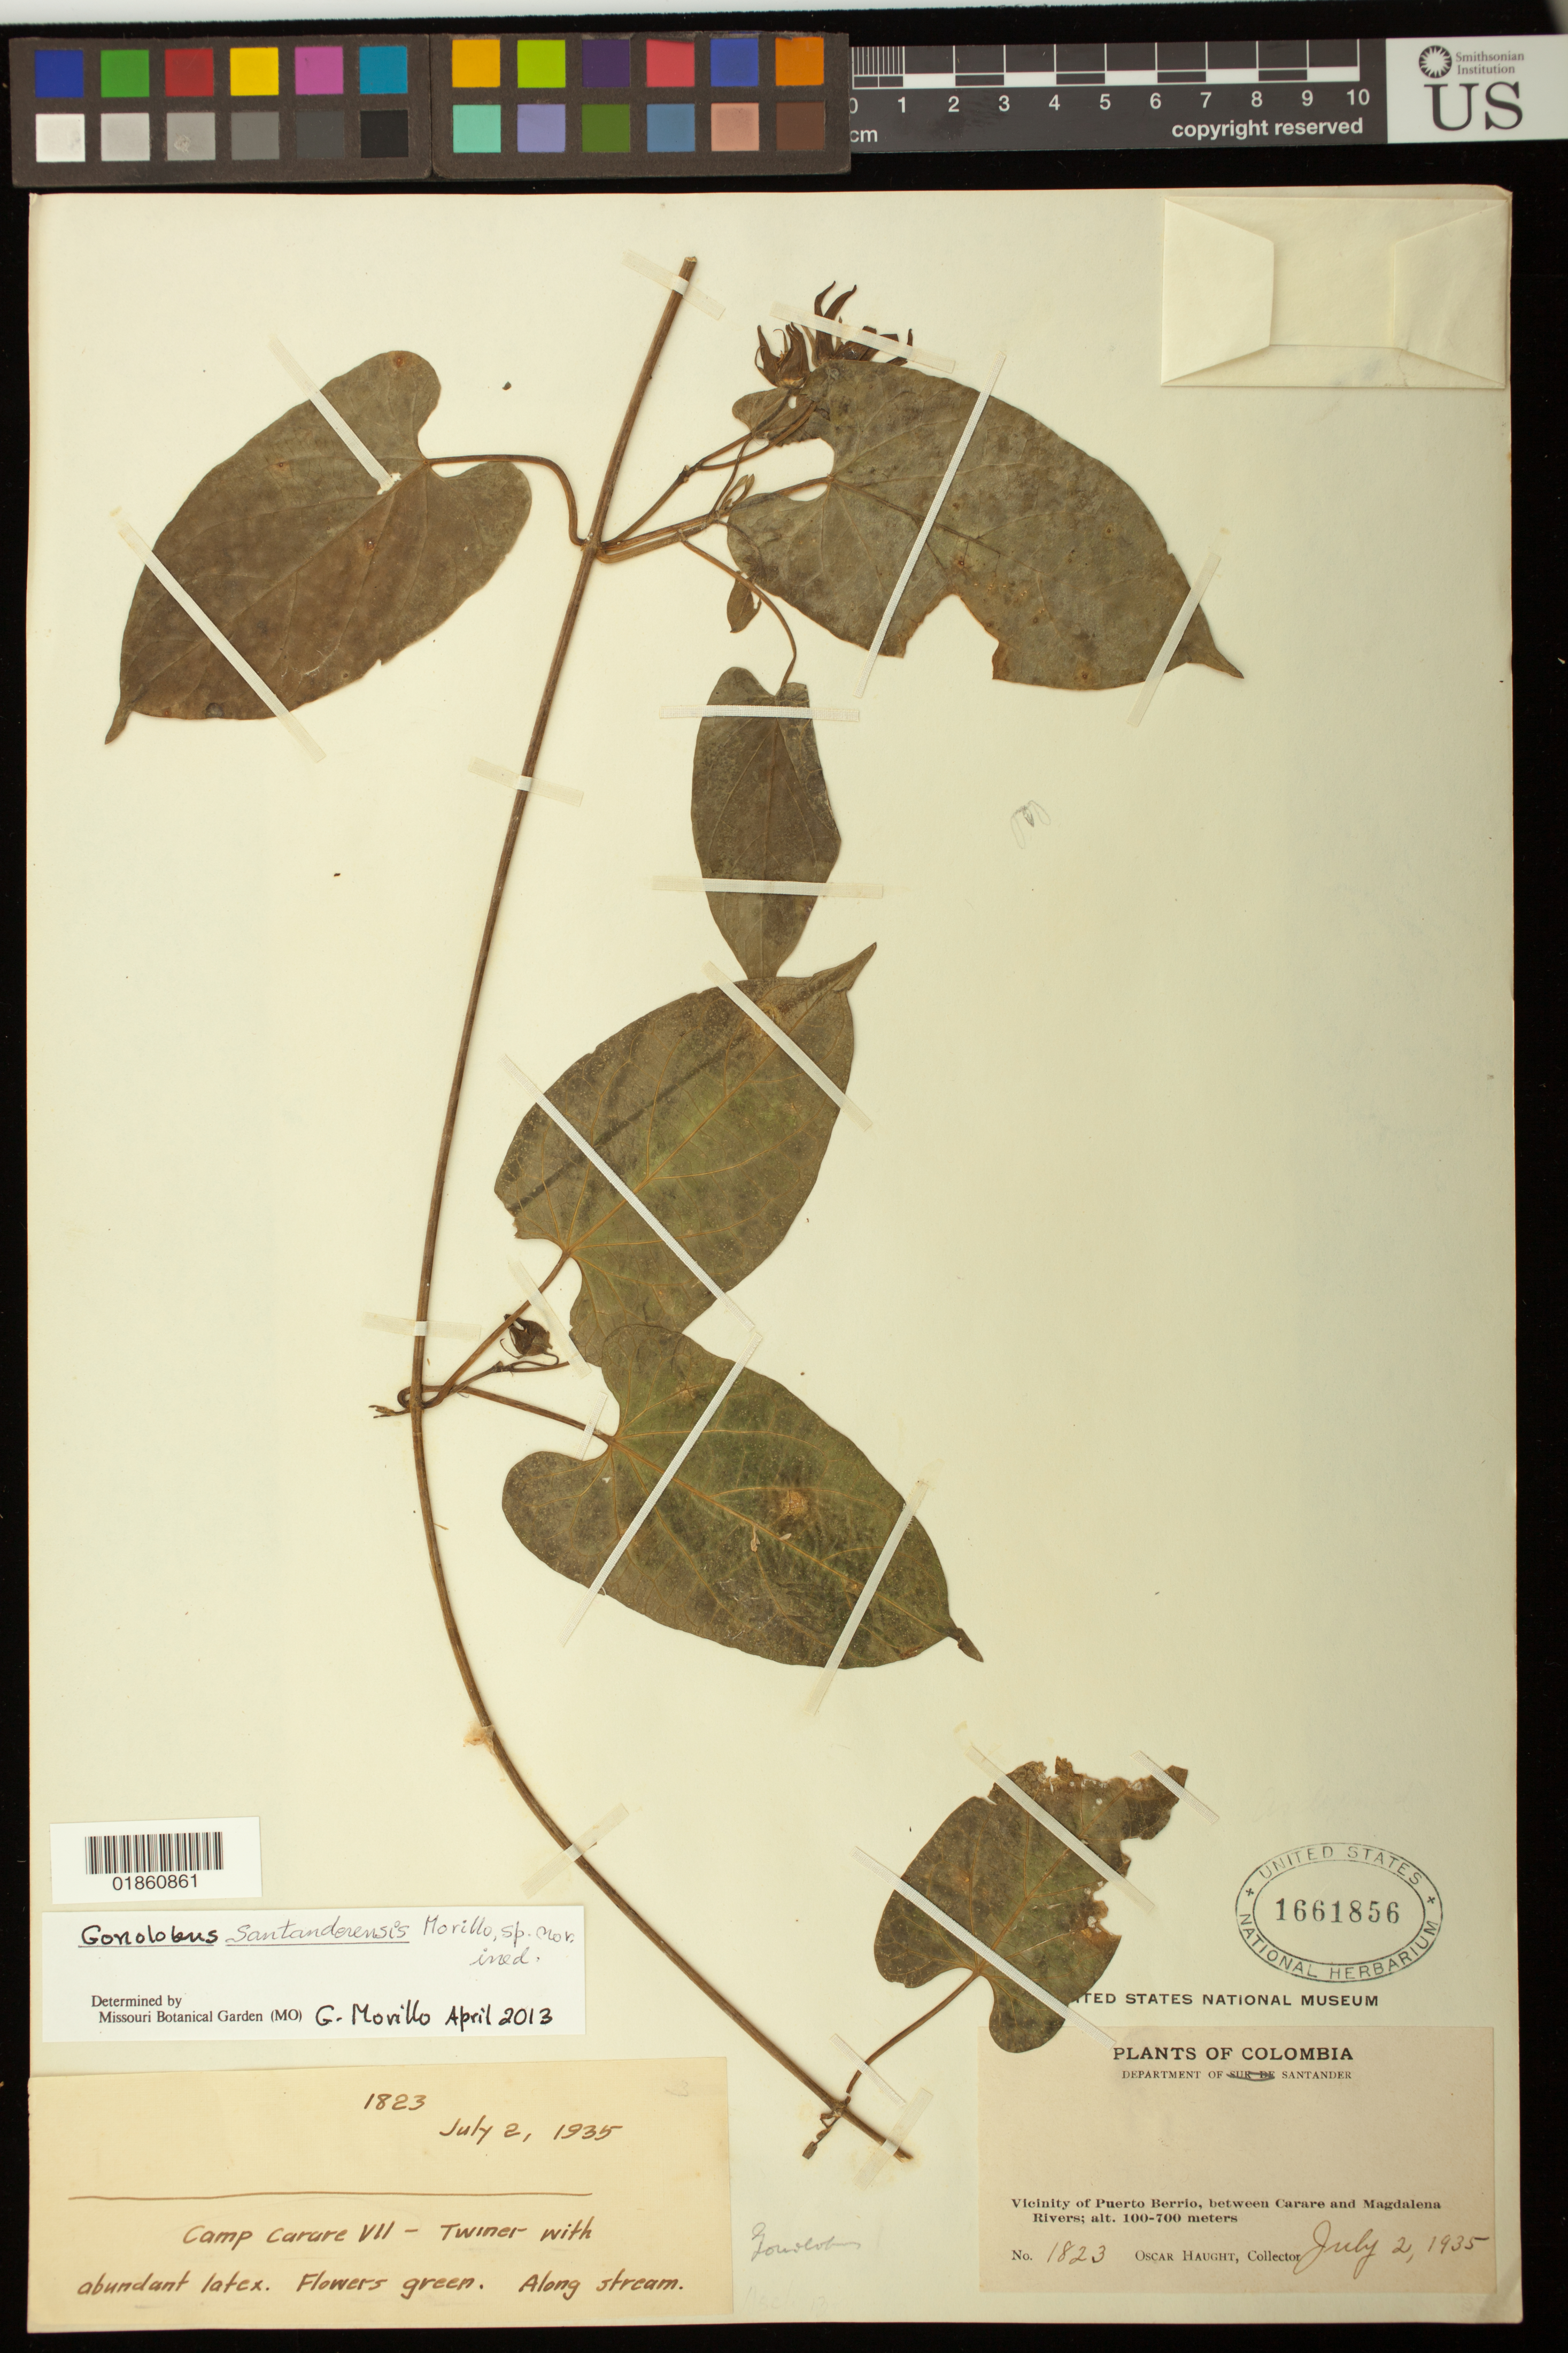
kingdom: Plantae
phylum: Tracheophyta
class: Magnoliopsida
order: Gentianales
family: Apocynaceae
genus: Gonolobus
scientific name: Gonolobus sp.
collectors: O. Haught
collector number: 1823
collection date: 1935-07-02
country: Colombia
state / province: Antioquia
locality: Vicinity of Puerto Berrio, between Carare and Magdalena Rivers. , Camp Carare VII.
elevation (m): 100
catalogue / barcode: US 1661856